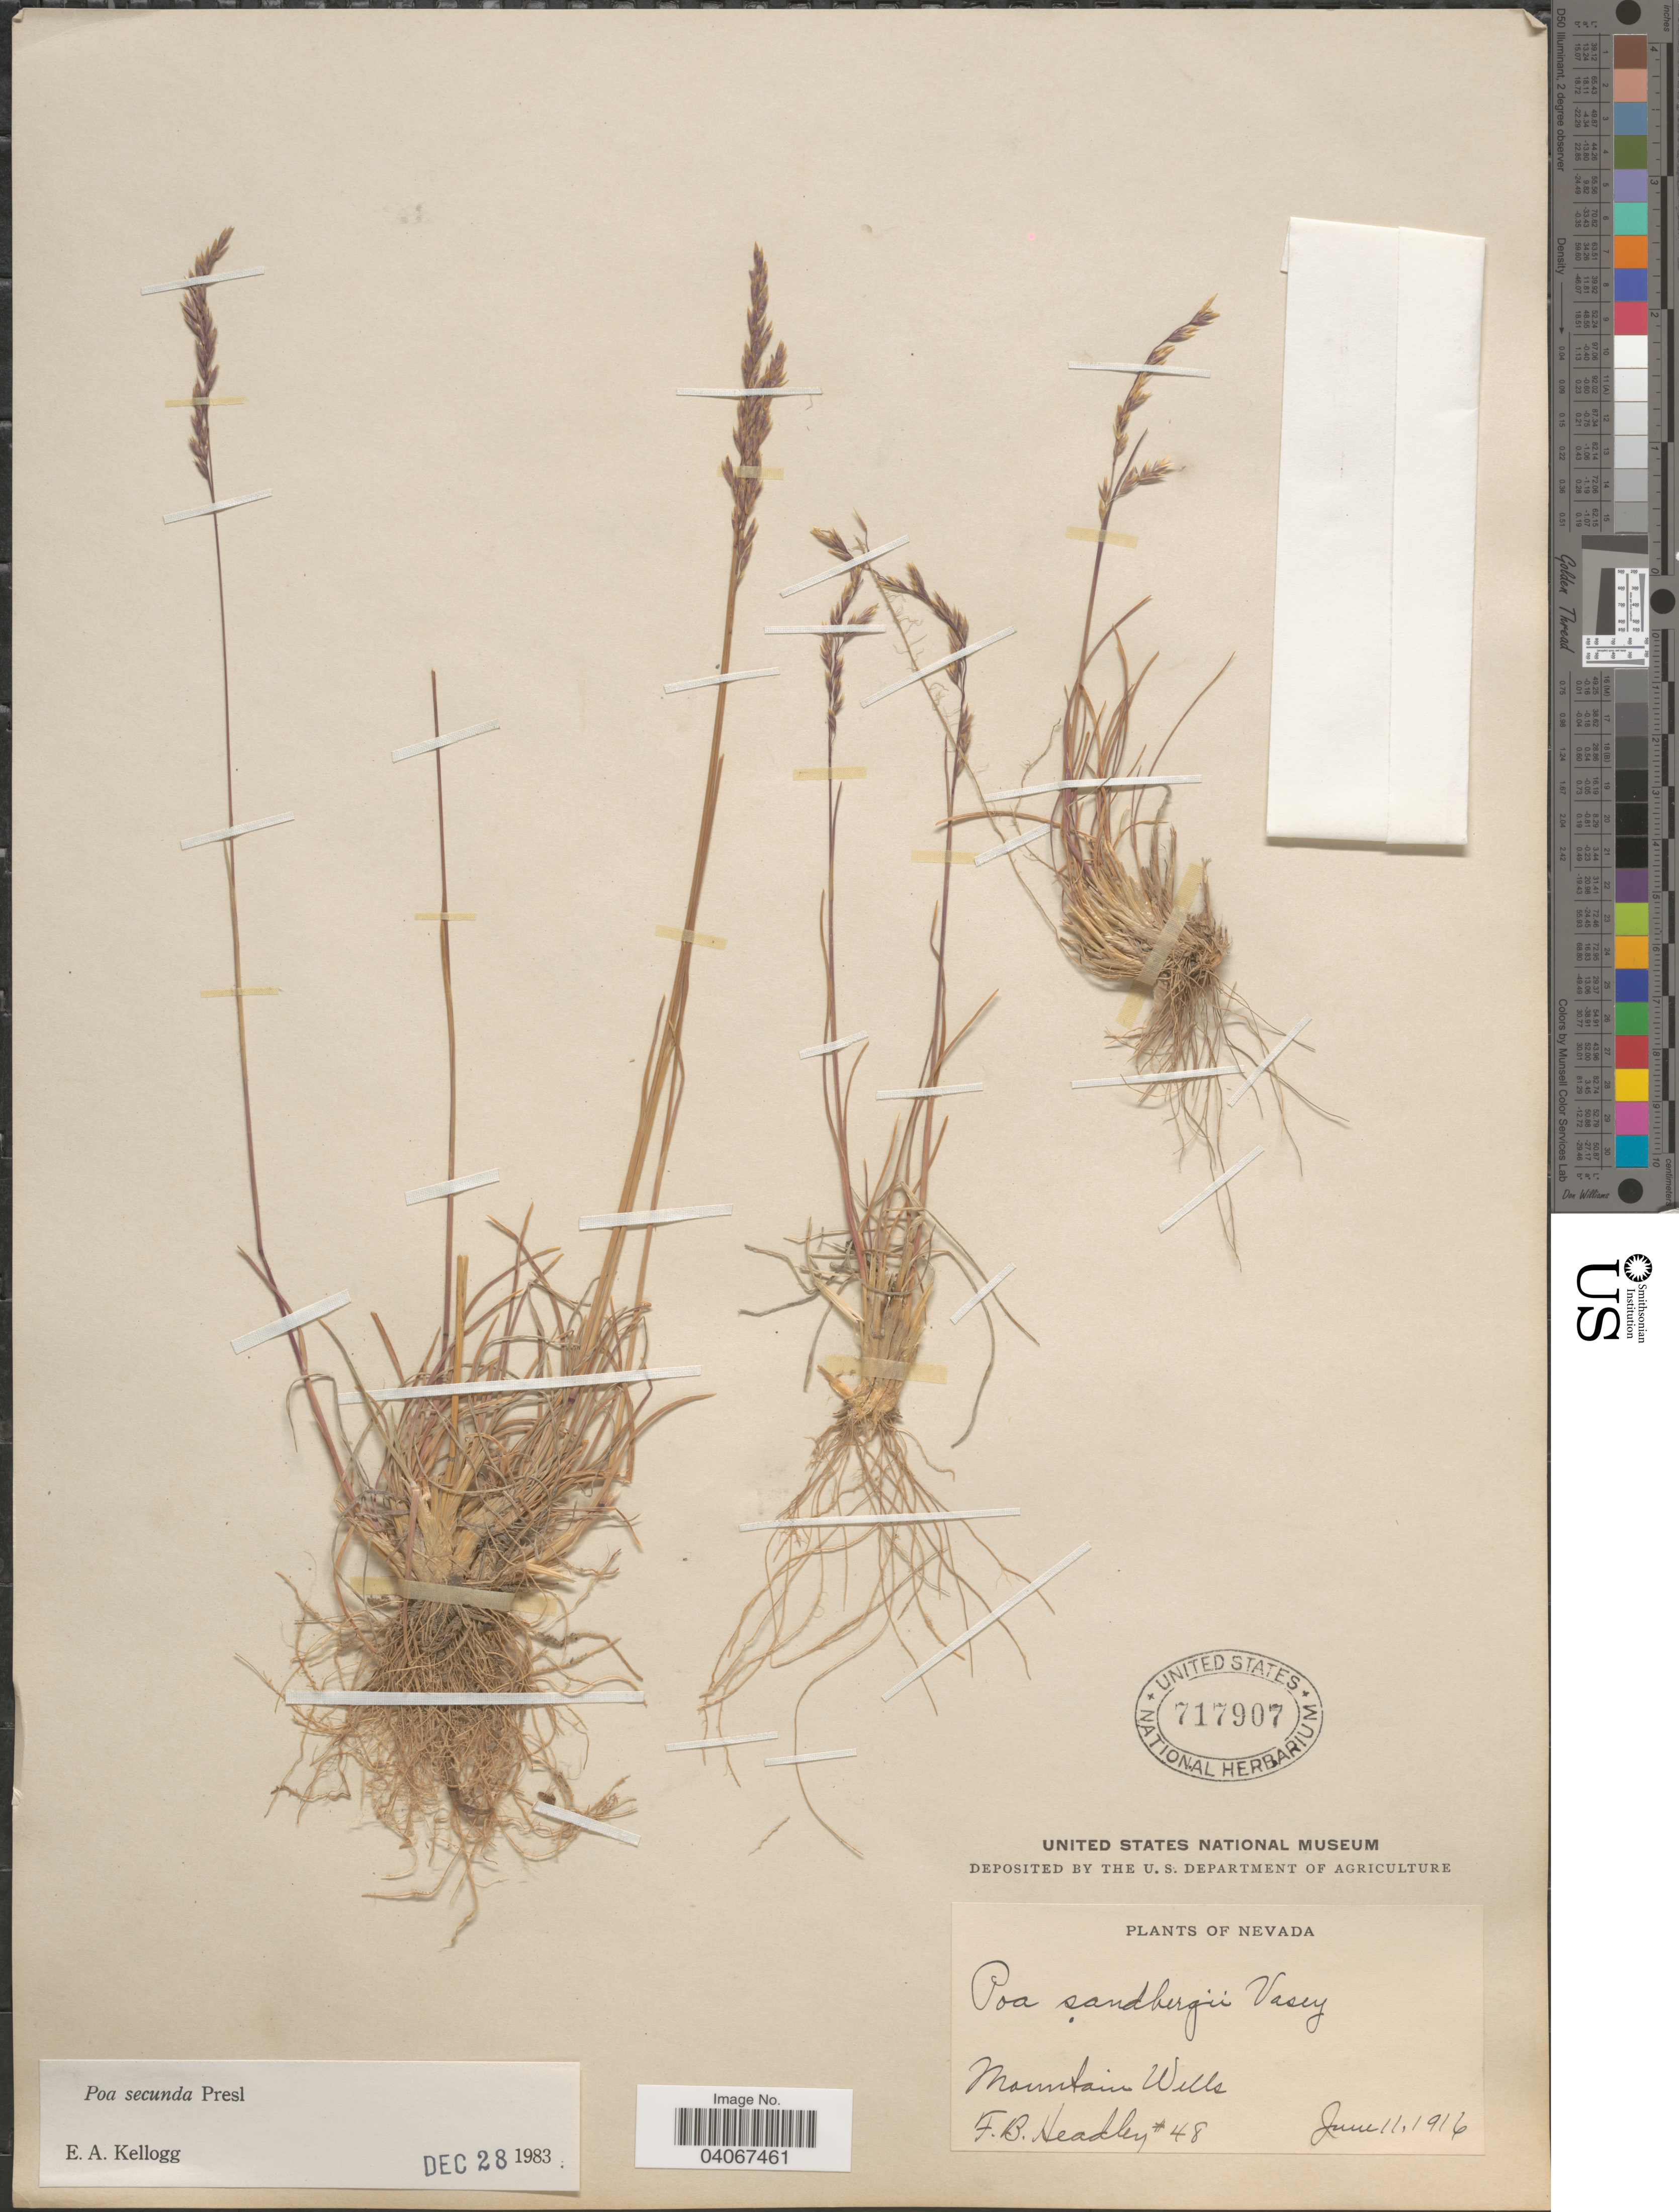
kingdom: Plantae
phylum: Tracheophyta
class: Liliopsida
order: Poales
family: Poaceae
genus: Poa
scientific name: Poa secunda subsp. secunda var. secunda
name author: J. Presl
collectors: F. B. Headley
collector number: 48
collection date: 1916-06-11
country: United States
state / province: Nevada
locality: Mountain Wells.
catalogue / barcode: US 717907